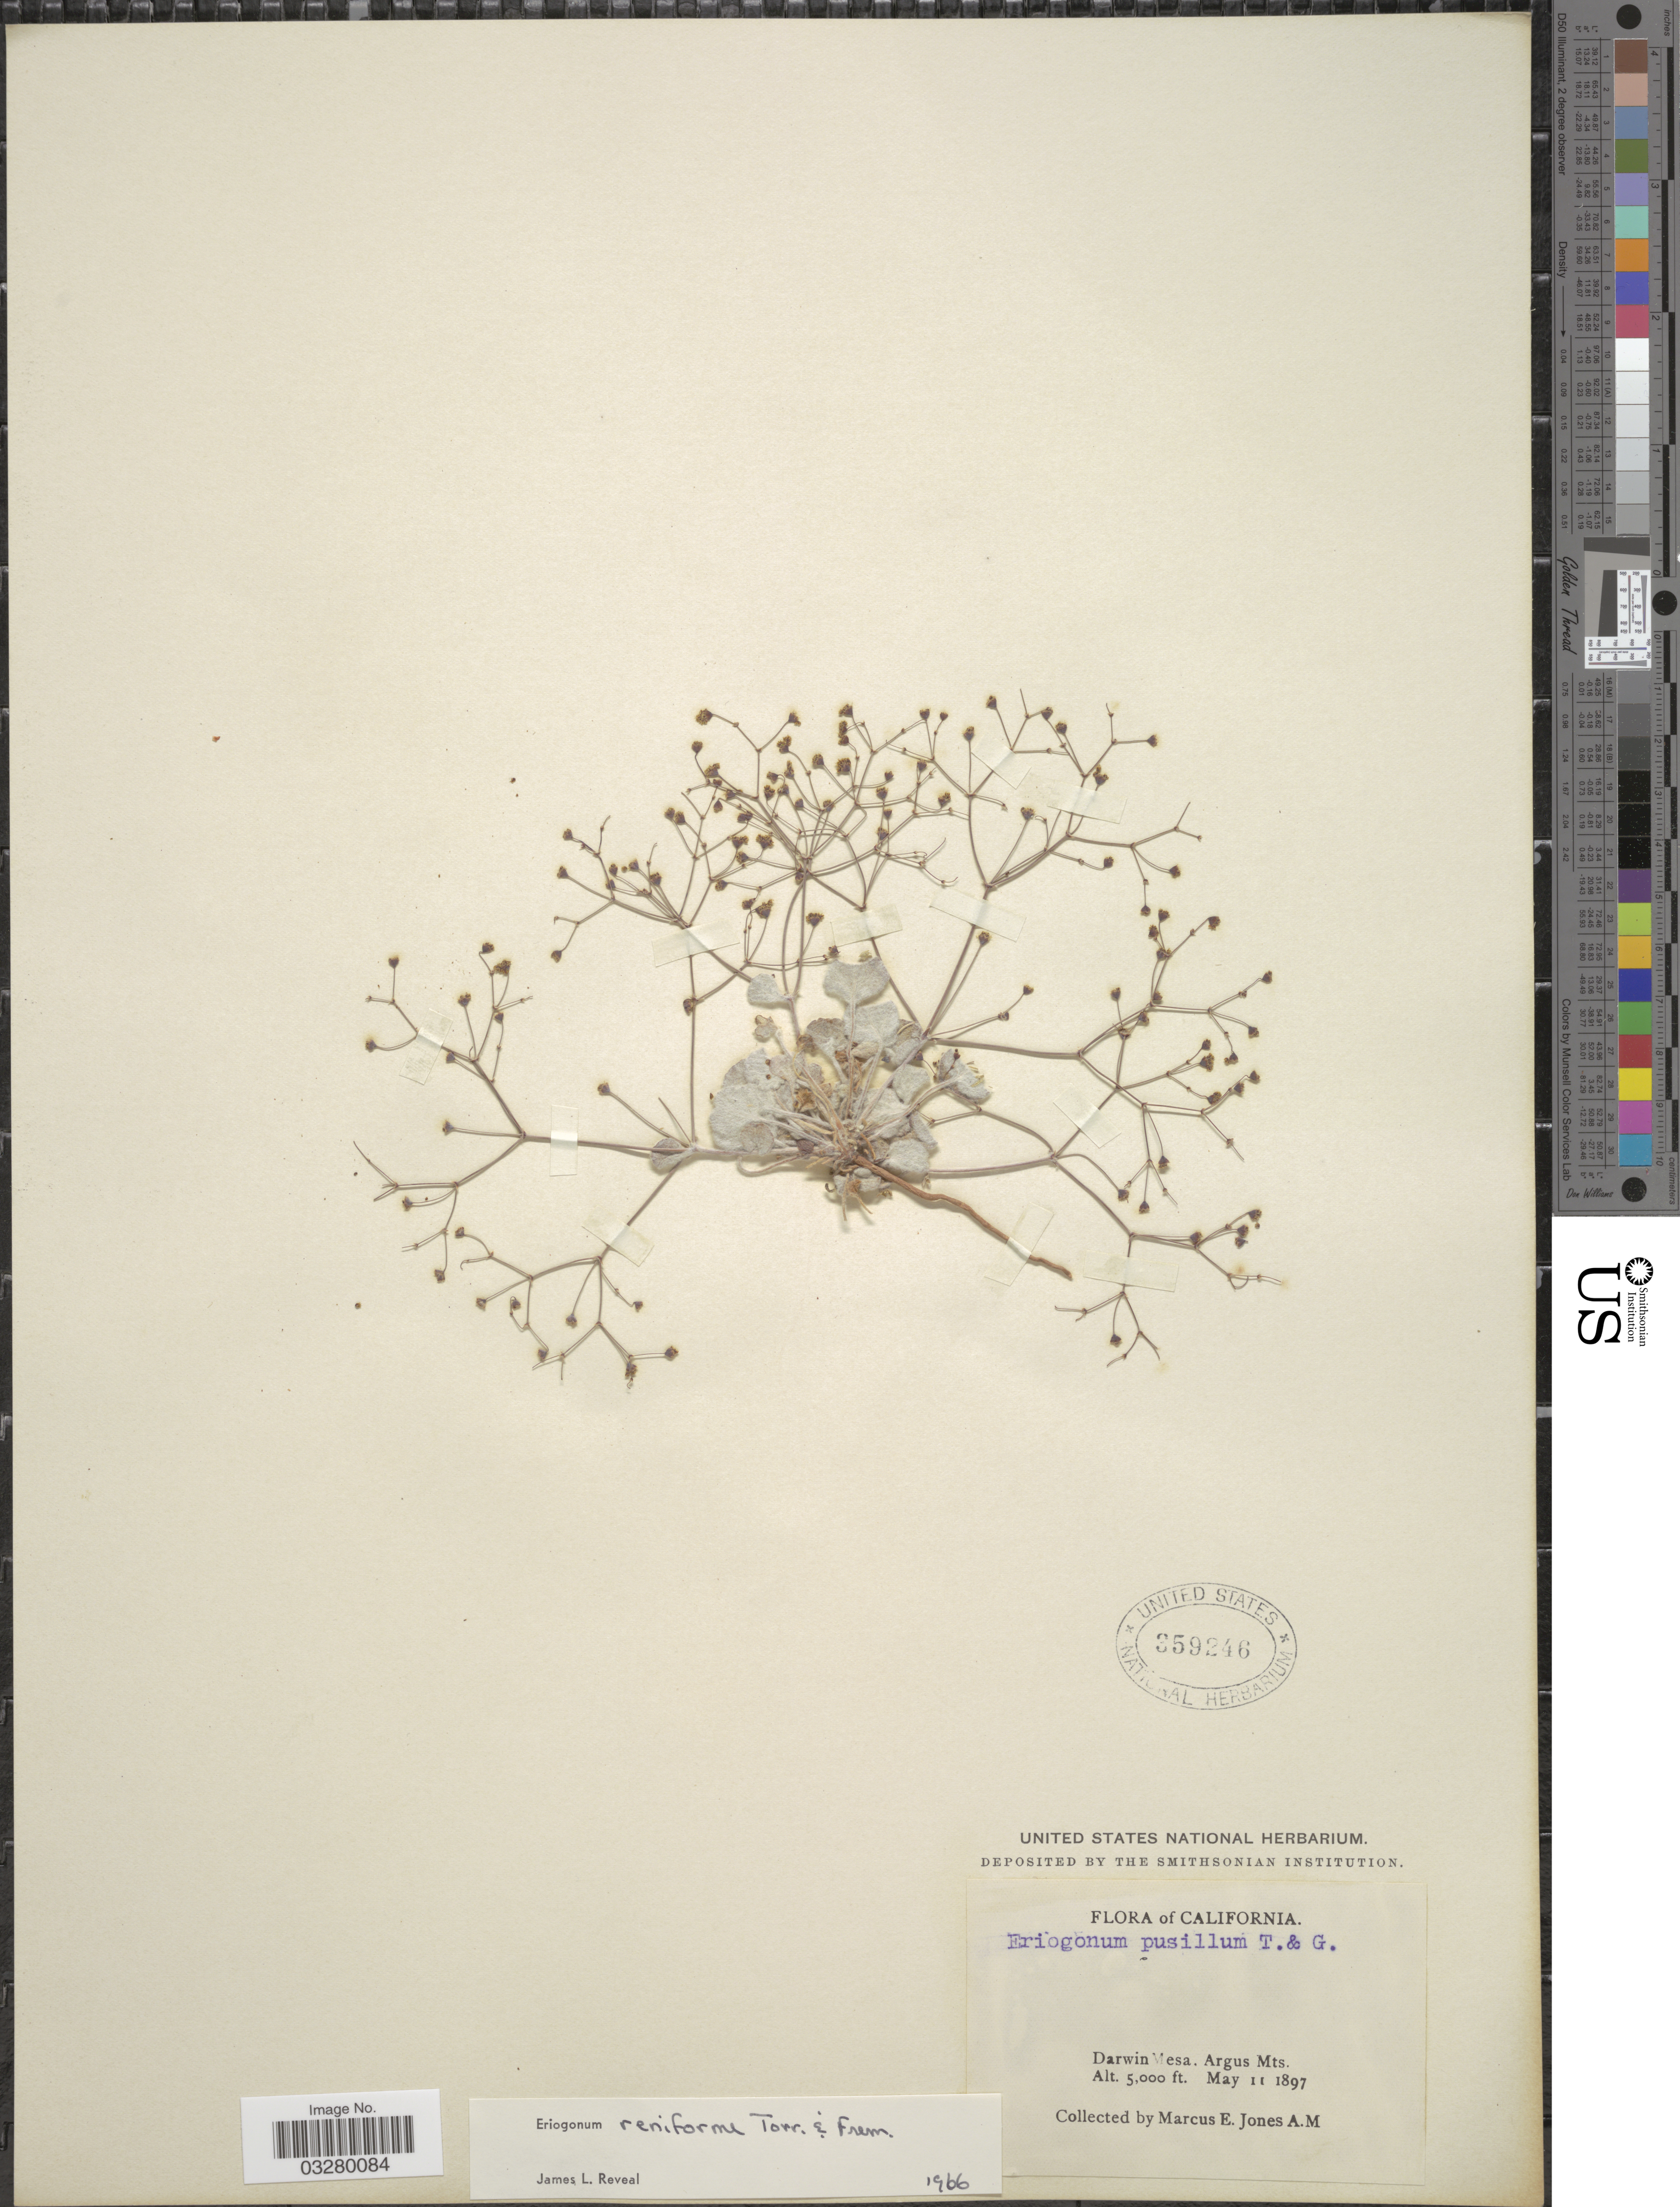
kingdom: Plantae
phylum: Tracheophyta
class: Magnoliopsida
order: Caryophyllales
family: Polygonaceae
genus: Eriogonum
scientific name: Eriogonum reniforme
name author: Torr. & Frém.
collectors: M. E. Jones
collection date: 1897-05-11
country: United States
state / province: California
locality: Darwin Mesa. Argus Mts.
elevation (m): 1524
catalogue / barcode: US 359246